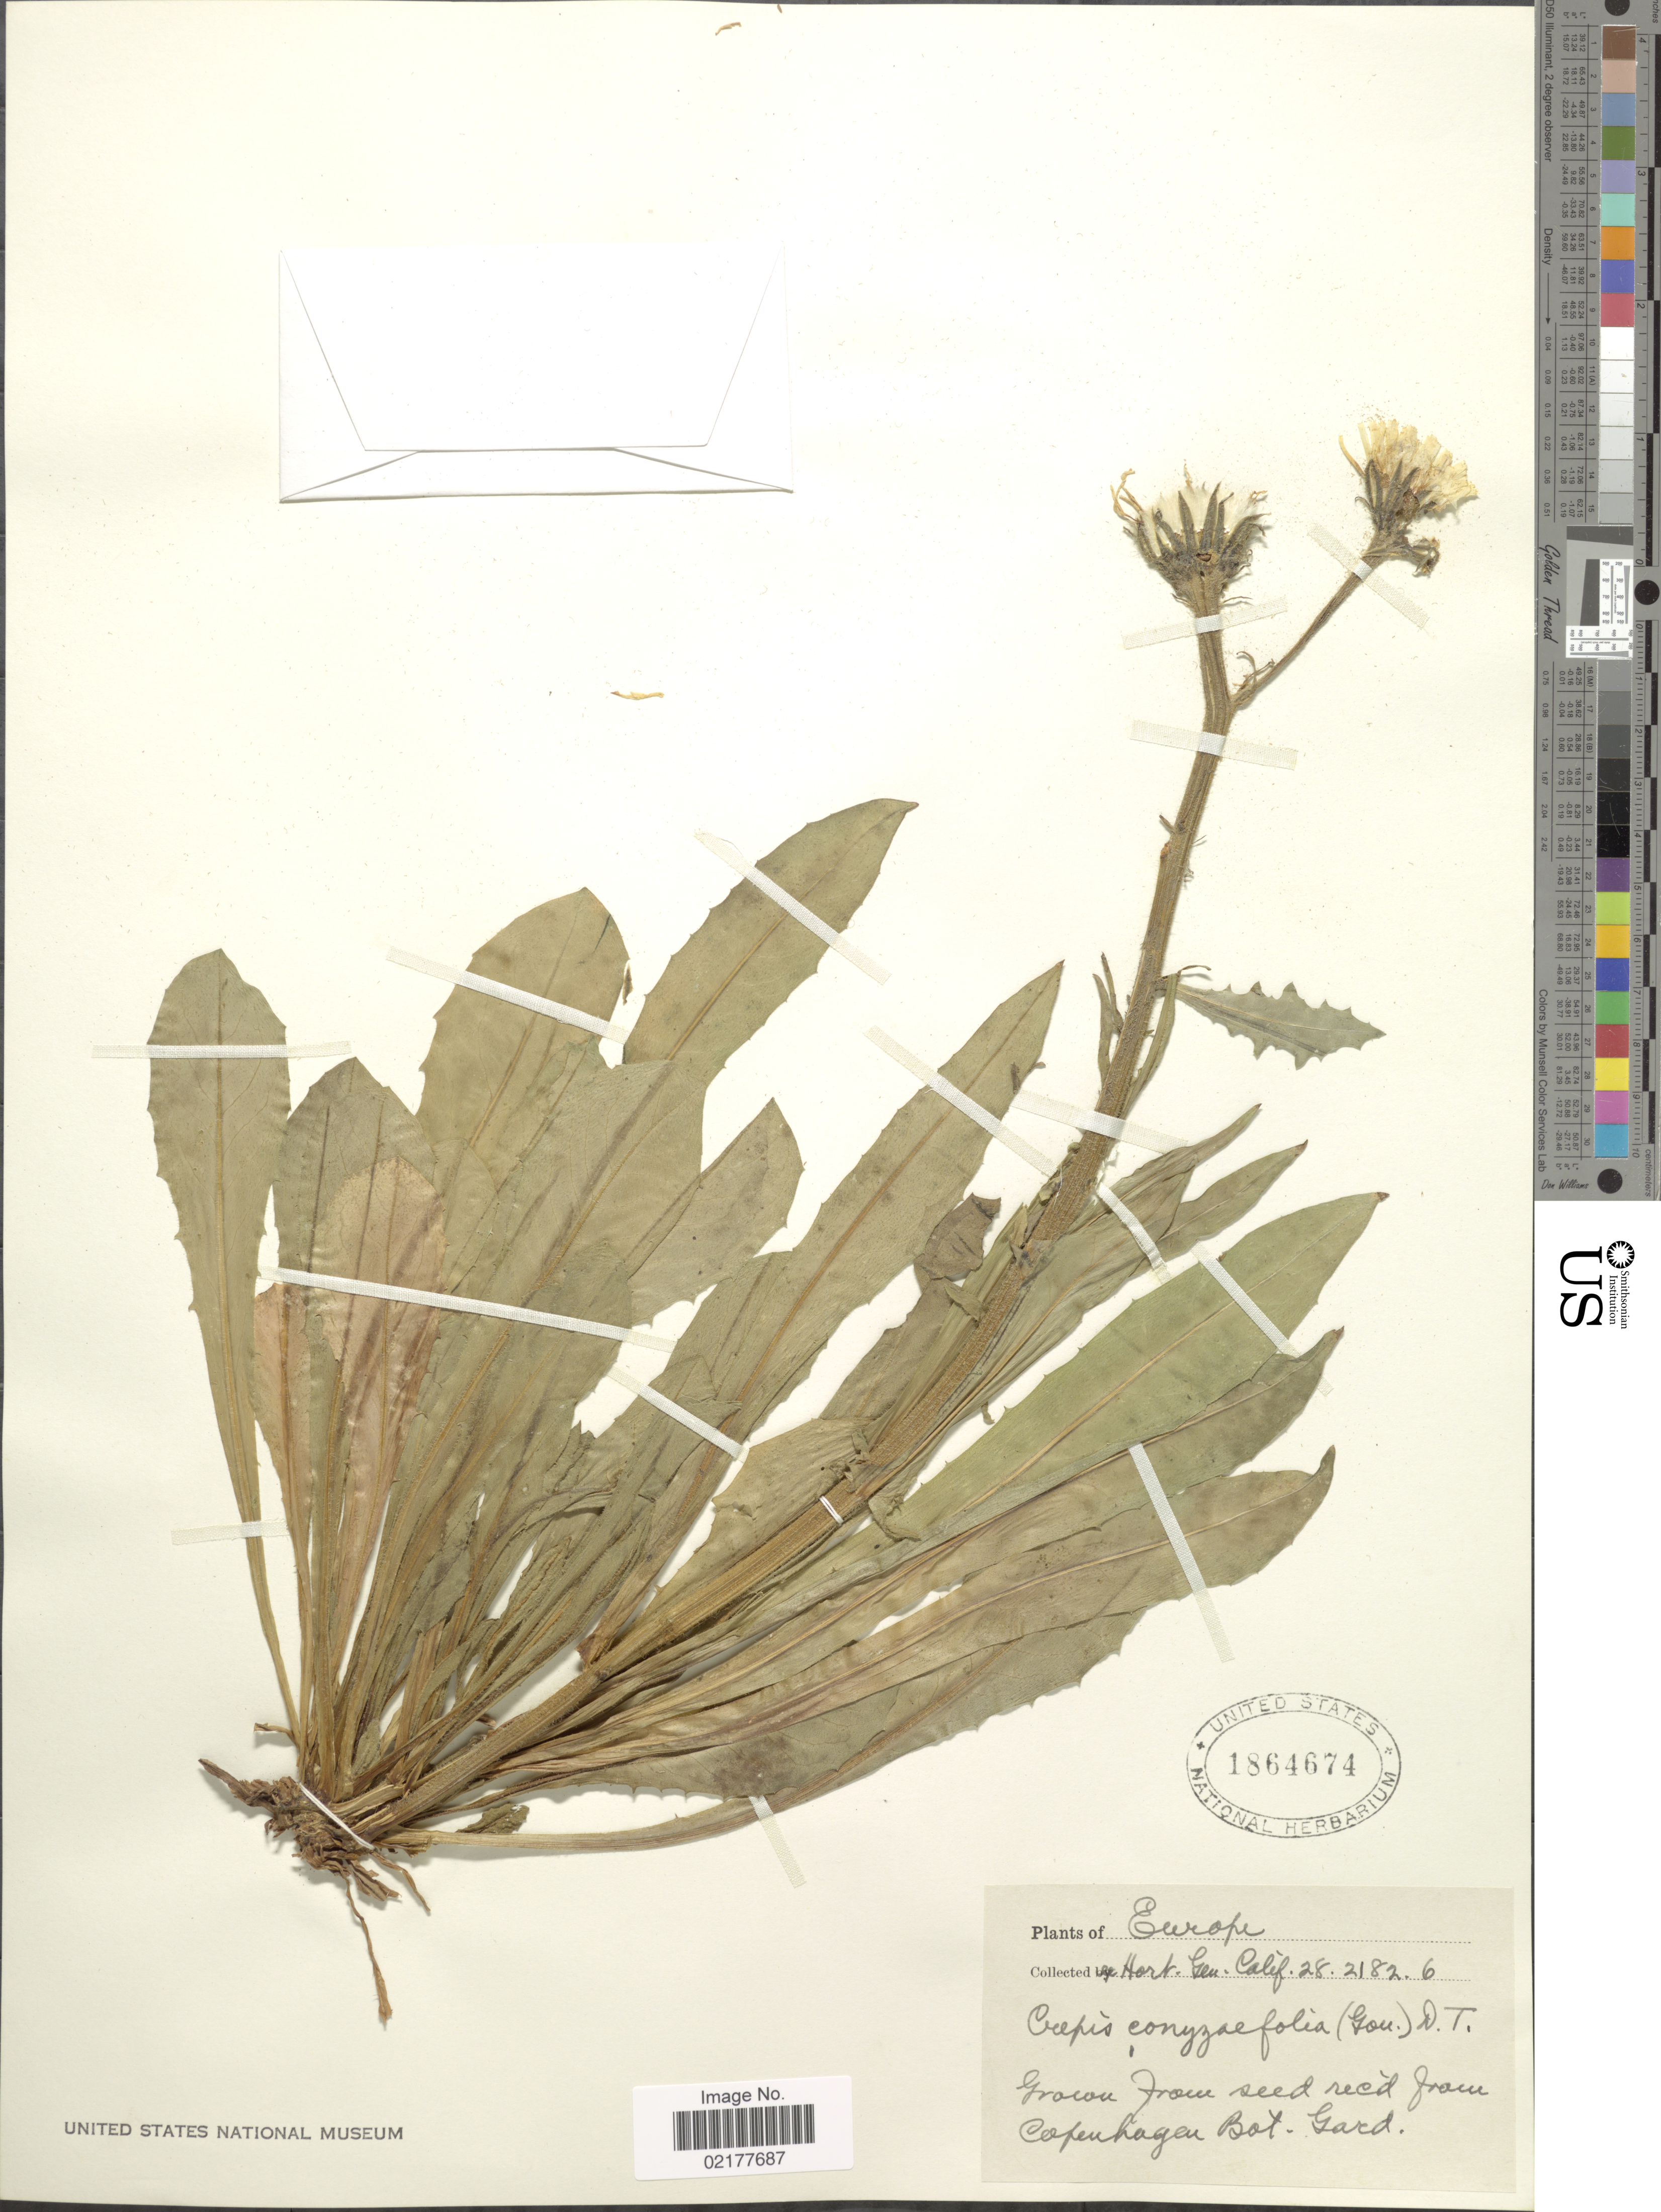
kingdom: Plantae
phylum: Tracheophyta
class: Magnoliopsida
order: Asterales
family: Asteraceae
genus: Crepis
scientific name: Crepis conyzifolia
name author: (Gouan) A. Kern.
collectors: Hort. Gen. Calif.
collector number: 2821826?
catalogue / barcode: US 1864674